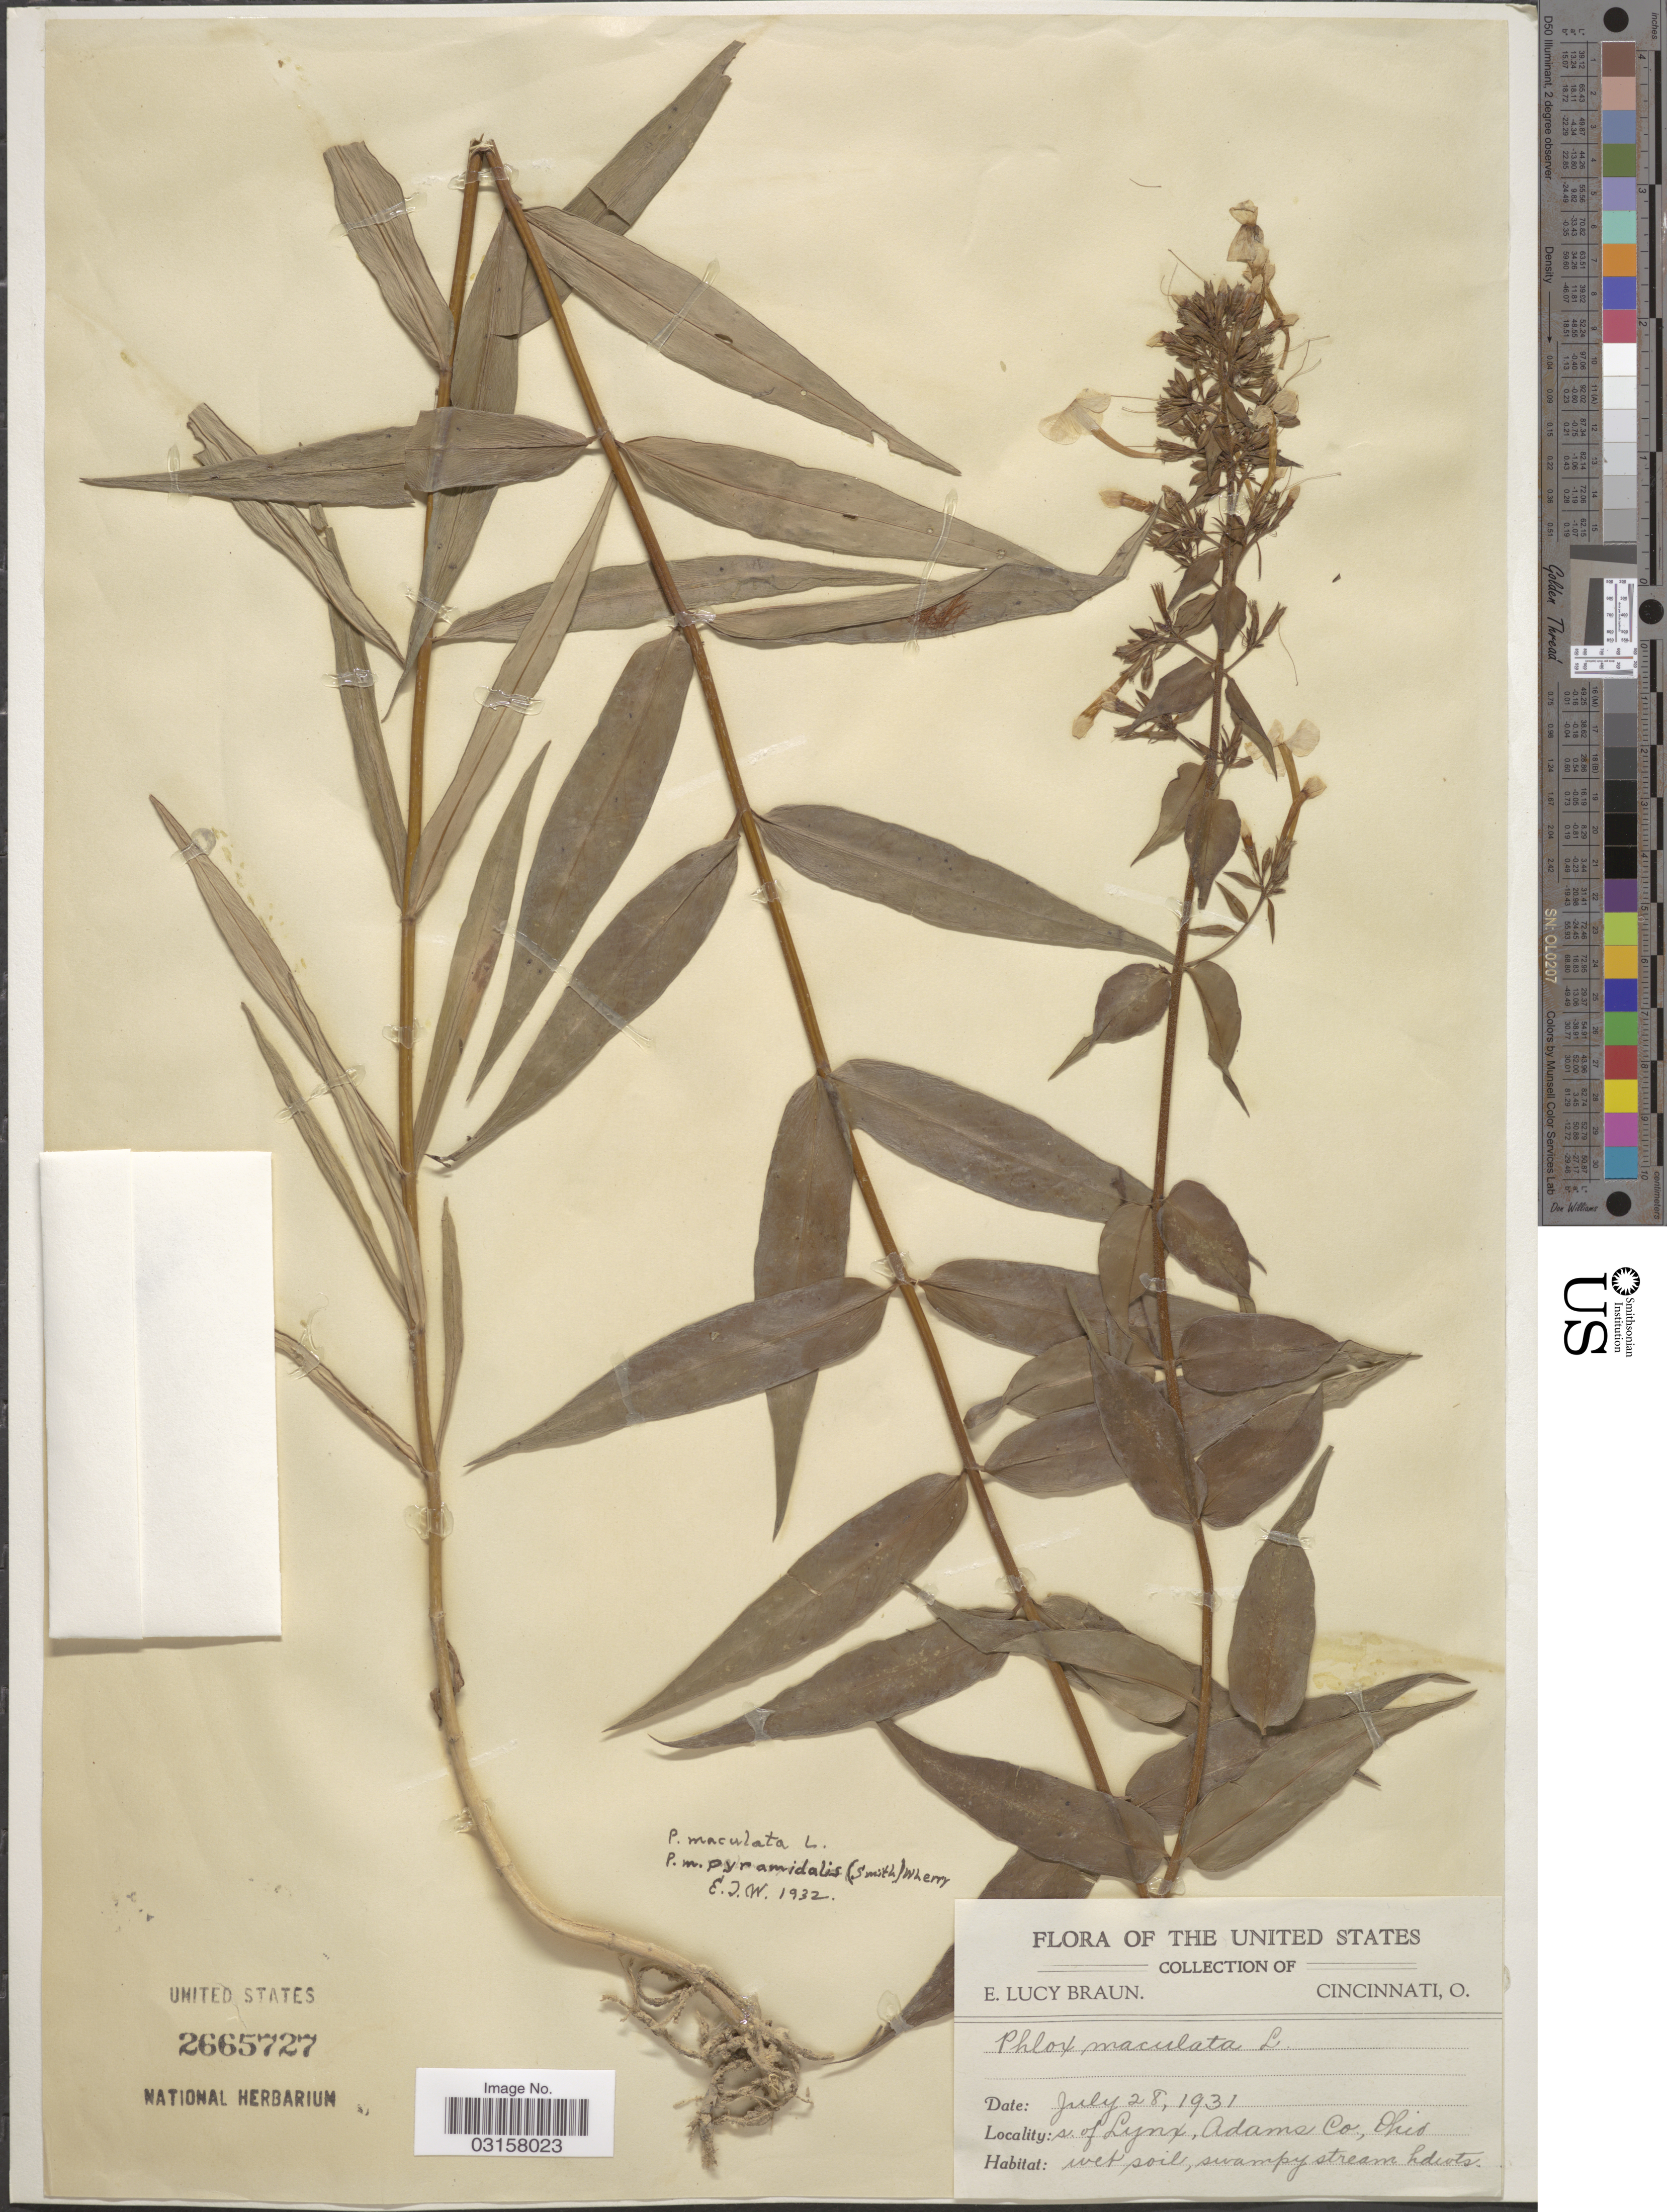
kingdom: Plantae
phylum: Tracheophyta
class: Magnoliopsida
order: Ericales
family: Polemoniaceae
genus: Phlox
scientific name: Phlox maculata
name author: L.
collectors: E. L. Braun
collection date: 1931-07-28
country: United States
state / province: Ohio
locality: S. of Lynx, Adams Co.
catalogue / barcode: US 2665727